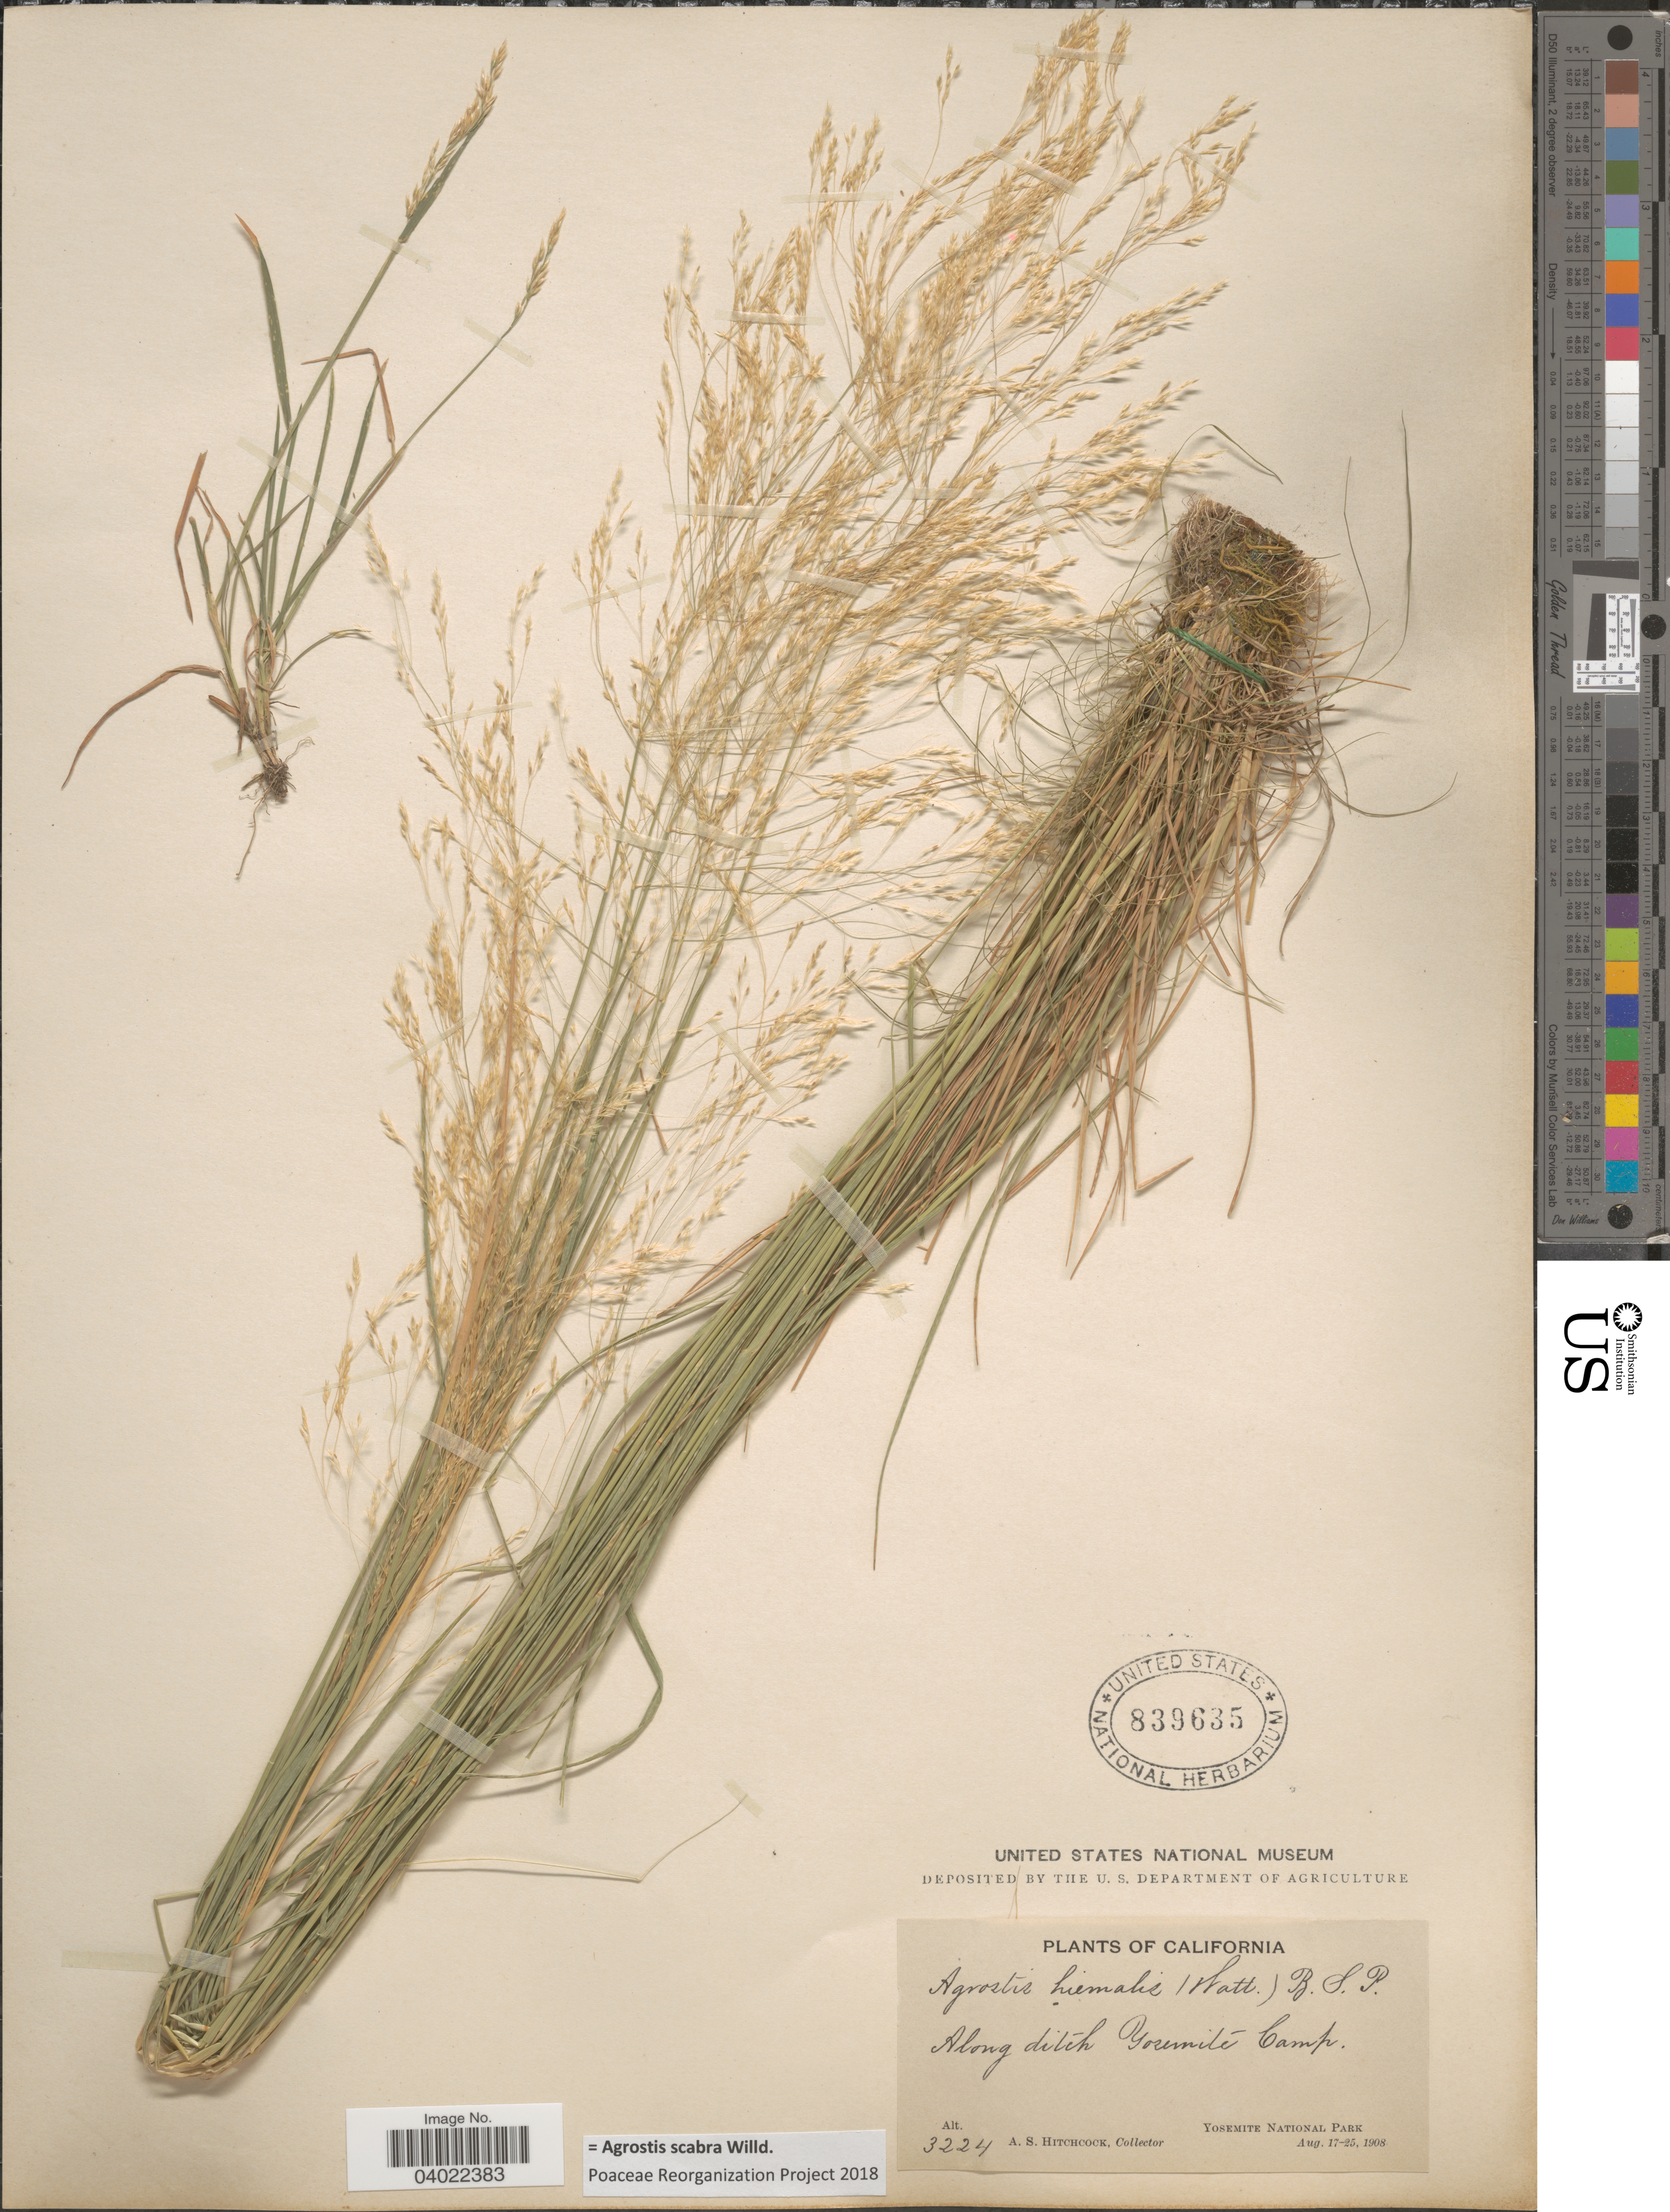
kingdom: Plantae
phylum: Tracheophyta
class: Liliopsida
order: Poales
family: Poaceae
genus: Agrostis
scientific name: Agrostis scabra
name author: Willd.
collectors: A. S. Hitchcock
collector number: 3224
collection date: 1908-08-17/1908-08-25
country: United States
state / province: California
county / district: Mariposa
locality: Along ditch Yosemite Camp. Yosemite National Park.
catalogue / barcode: US 839635